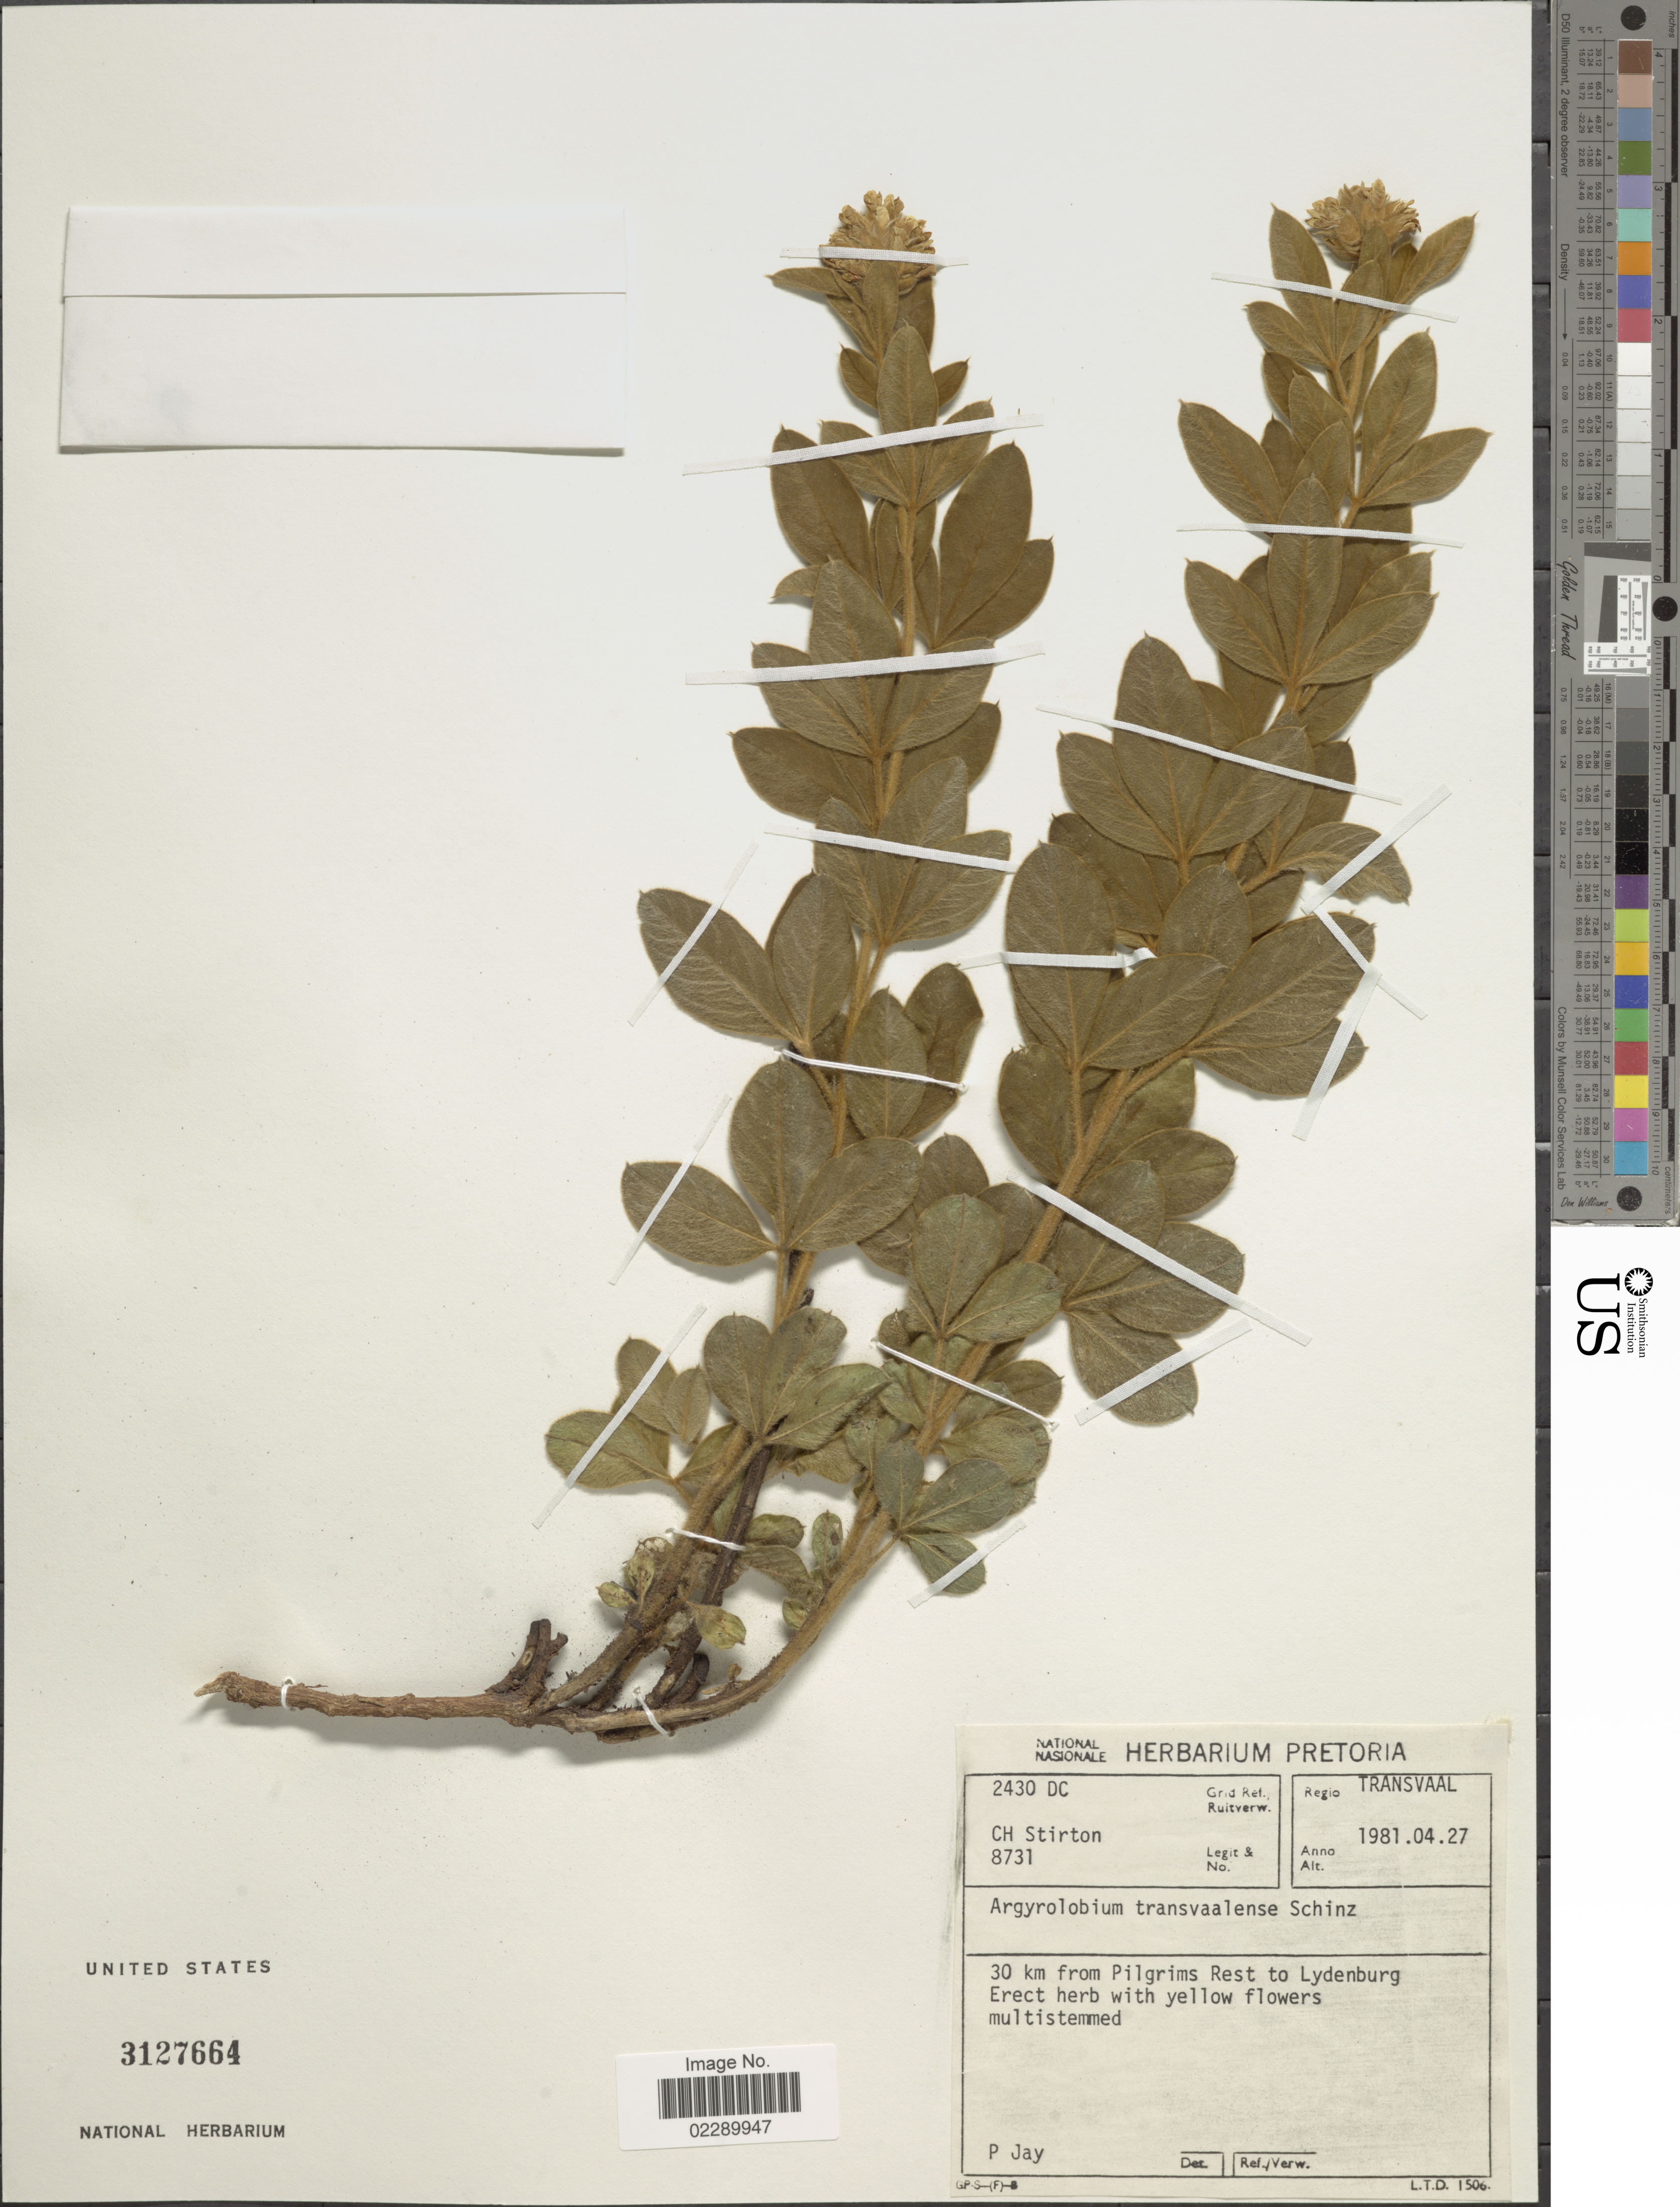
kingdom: Plantae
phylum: Tracheophyta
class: Magnoliopsida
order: Fabales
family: Fabaceae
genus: Argyrolobium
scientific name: Argyrolobium transvaalense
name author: Schinz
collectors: C. H. Stirton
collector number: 8731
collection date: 1981-04-27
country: South Africa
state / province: Mpumalanga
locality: Transvaal. 30 km from Pilgrims Rest to Lydenburg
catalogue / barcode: US 3127664